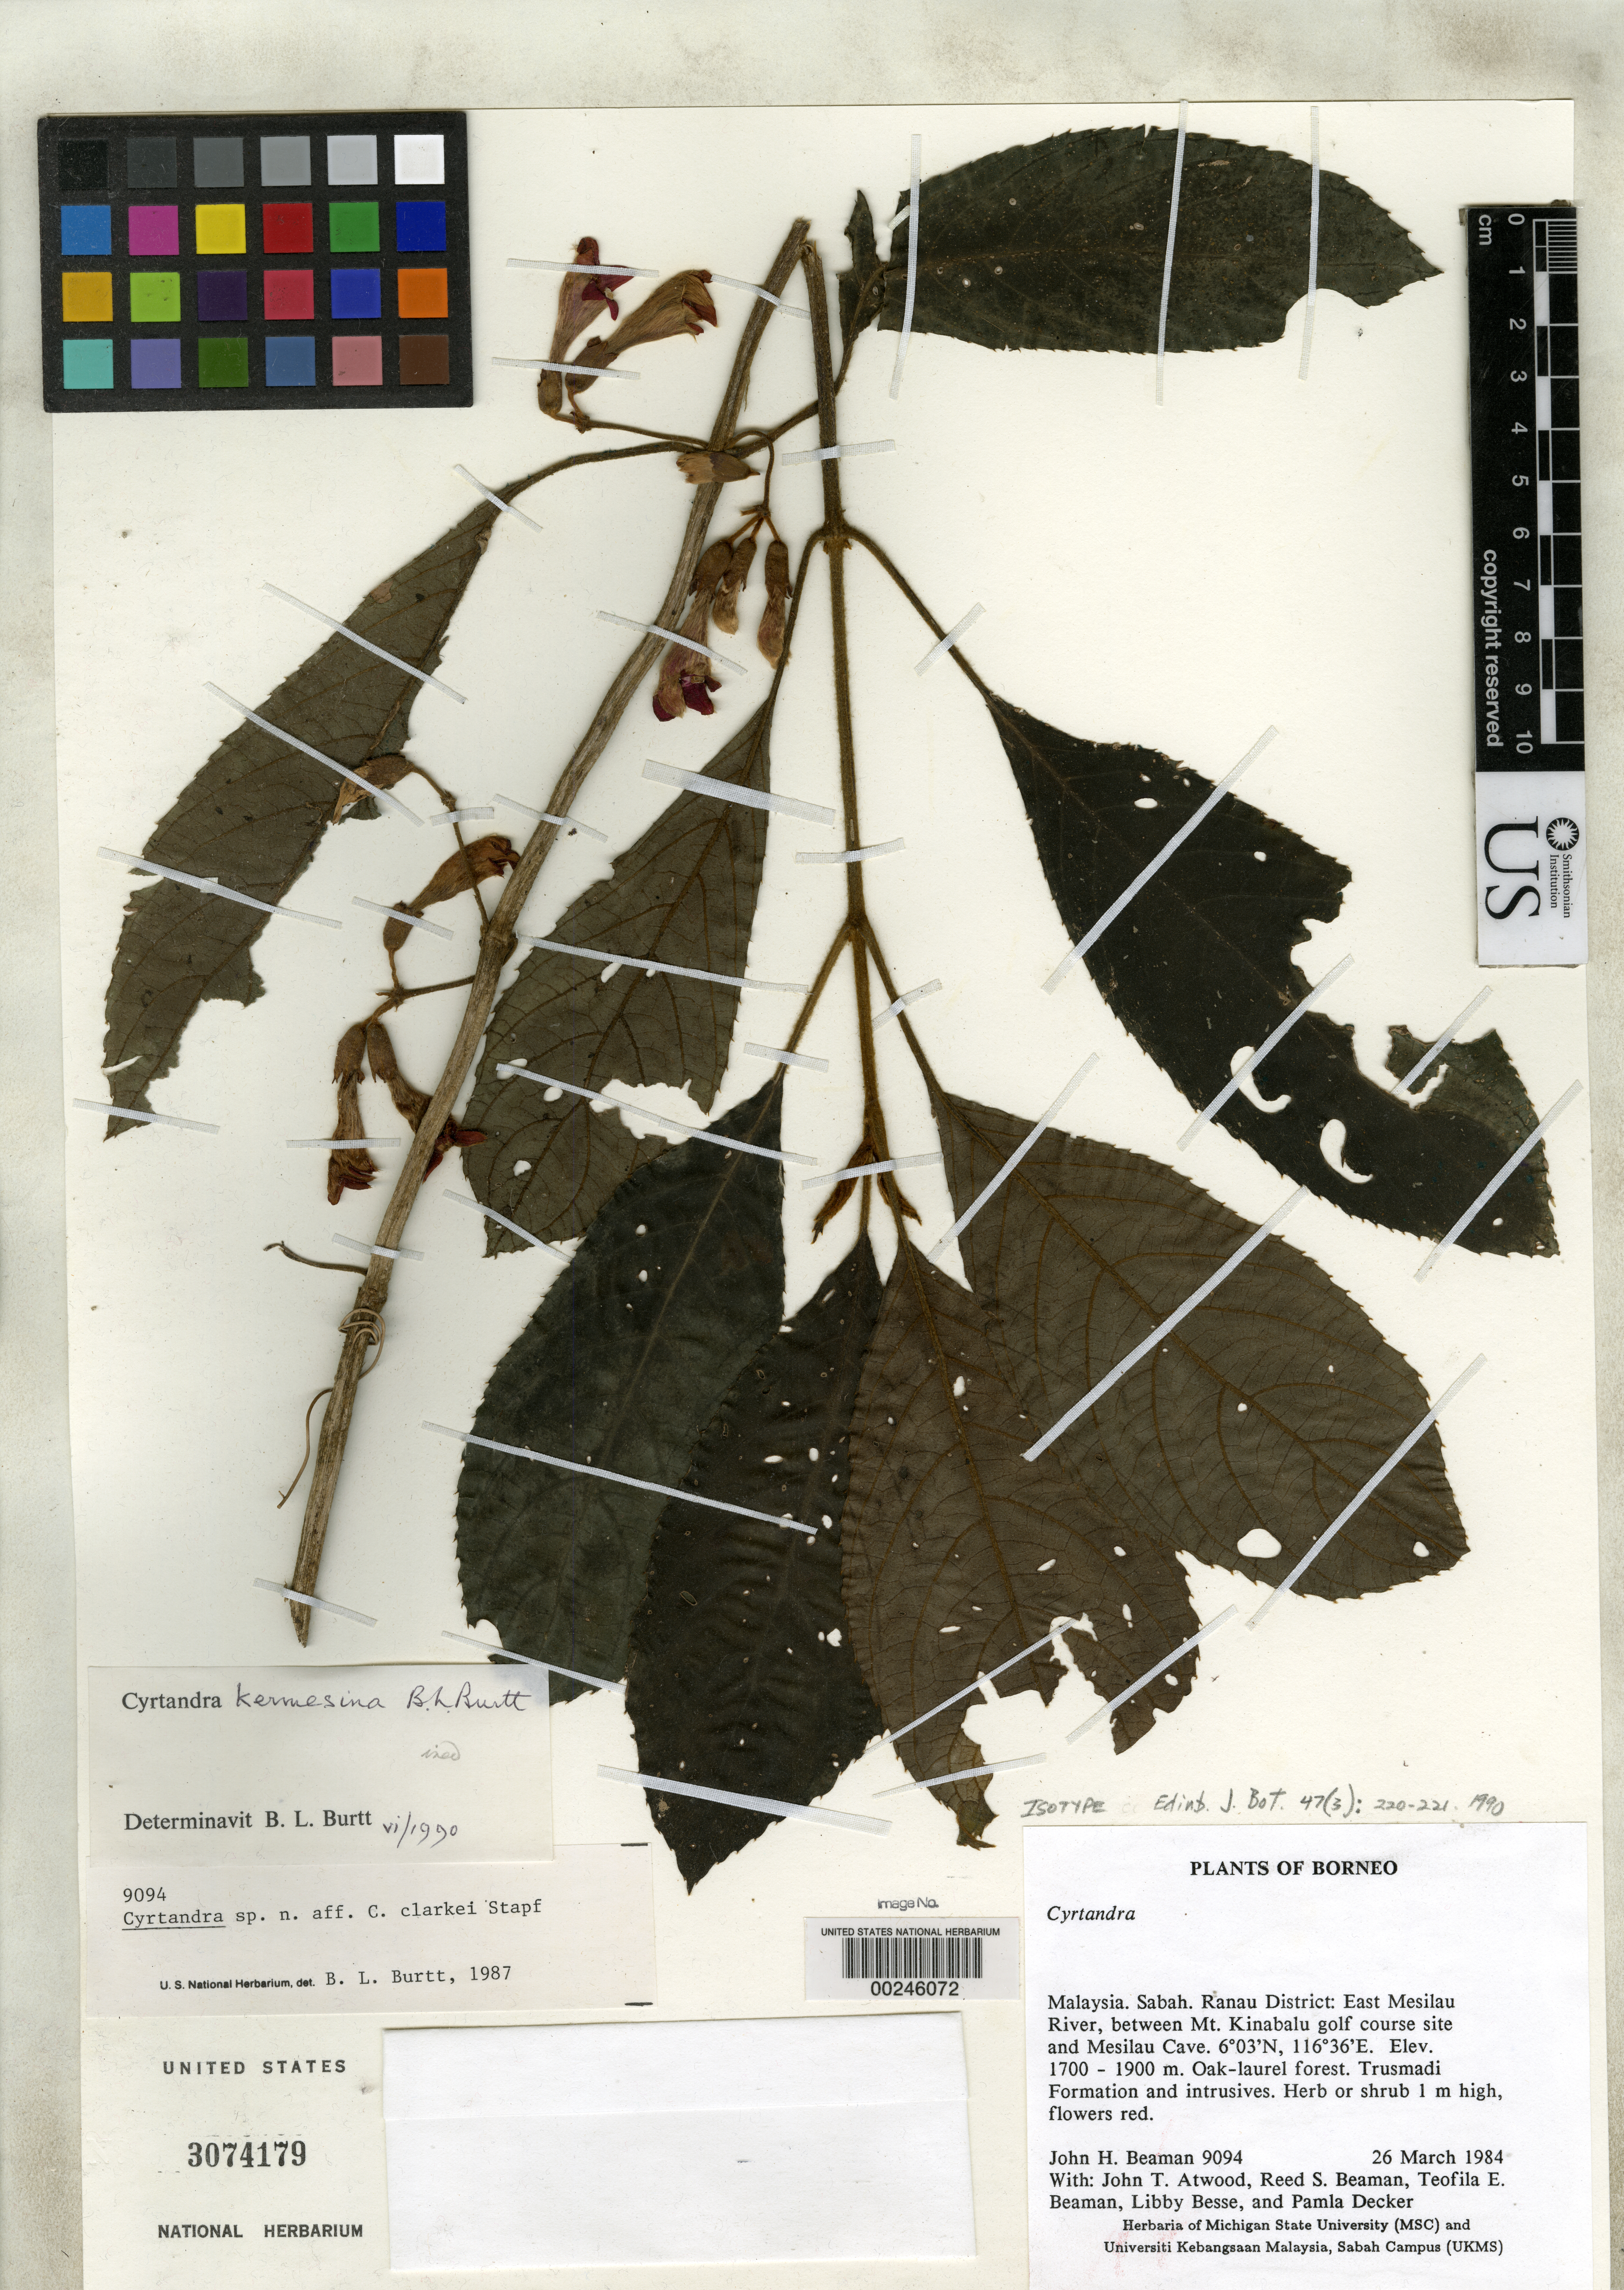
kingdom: Plantae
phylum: Tracheophyta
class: Magnoliopsida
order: Lamiales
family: Gesneriaceae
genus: Cyrtandra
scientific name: Cyrtandra kermesina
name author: B.L. Burtt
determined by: Burtt, B. L.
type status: Isotype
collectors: J. H. Beaman, J. T. Atwood, R. S. Beaman, T. E. Beaman, Libby Besse & P. Decker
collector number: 9094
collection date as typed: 26 Mar 1984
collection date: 1984-03-26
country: Malaysia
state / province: Sabah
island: Borneo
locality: Ranau Dist, E Mesilau River, between Mt Kinabalu golf course site and Mesilau Cave.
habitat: Oak-laurel forest,trusmadi formation and intrusives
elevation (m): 1700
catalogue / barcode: US 3074179